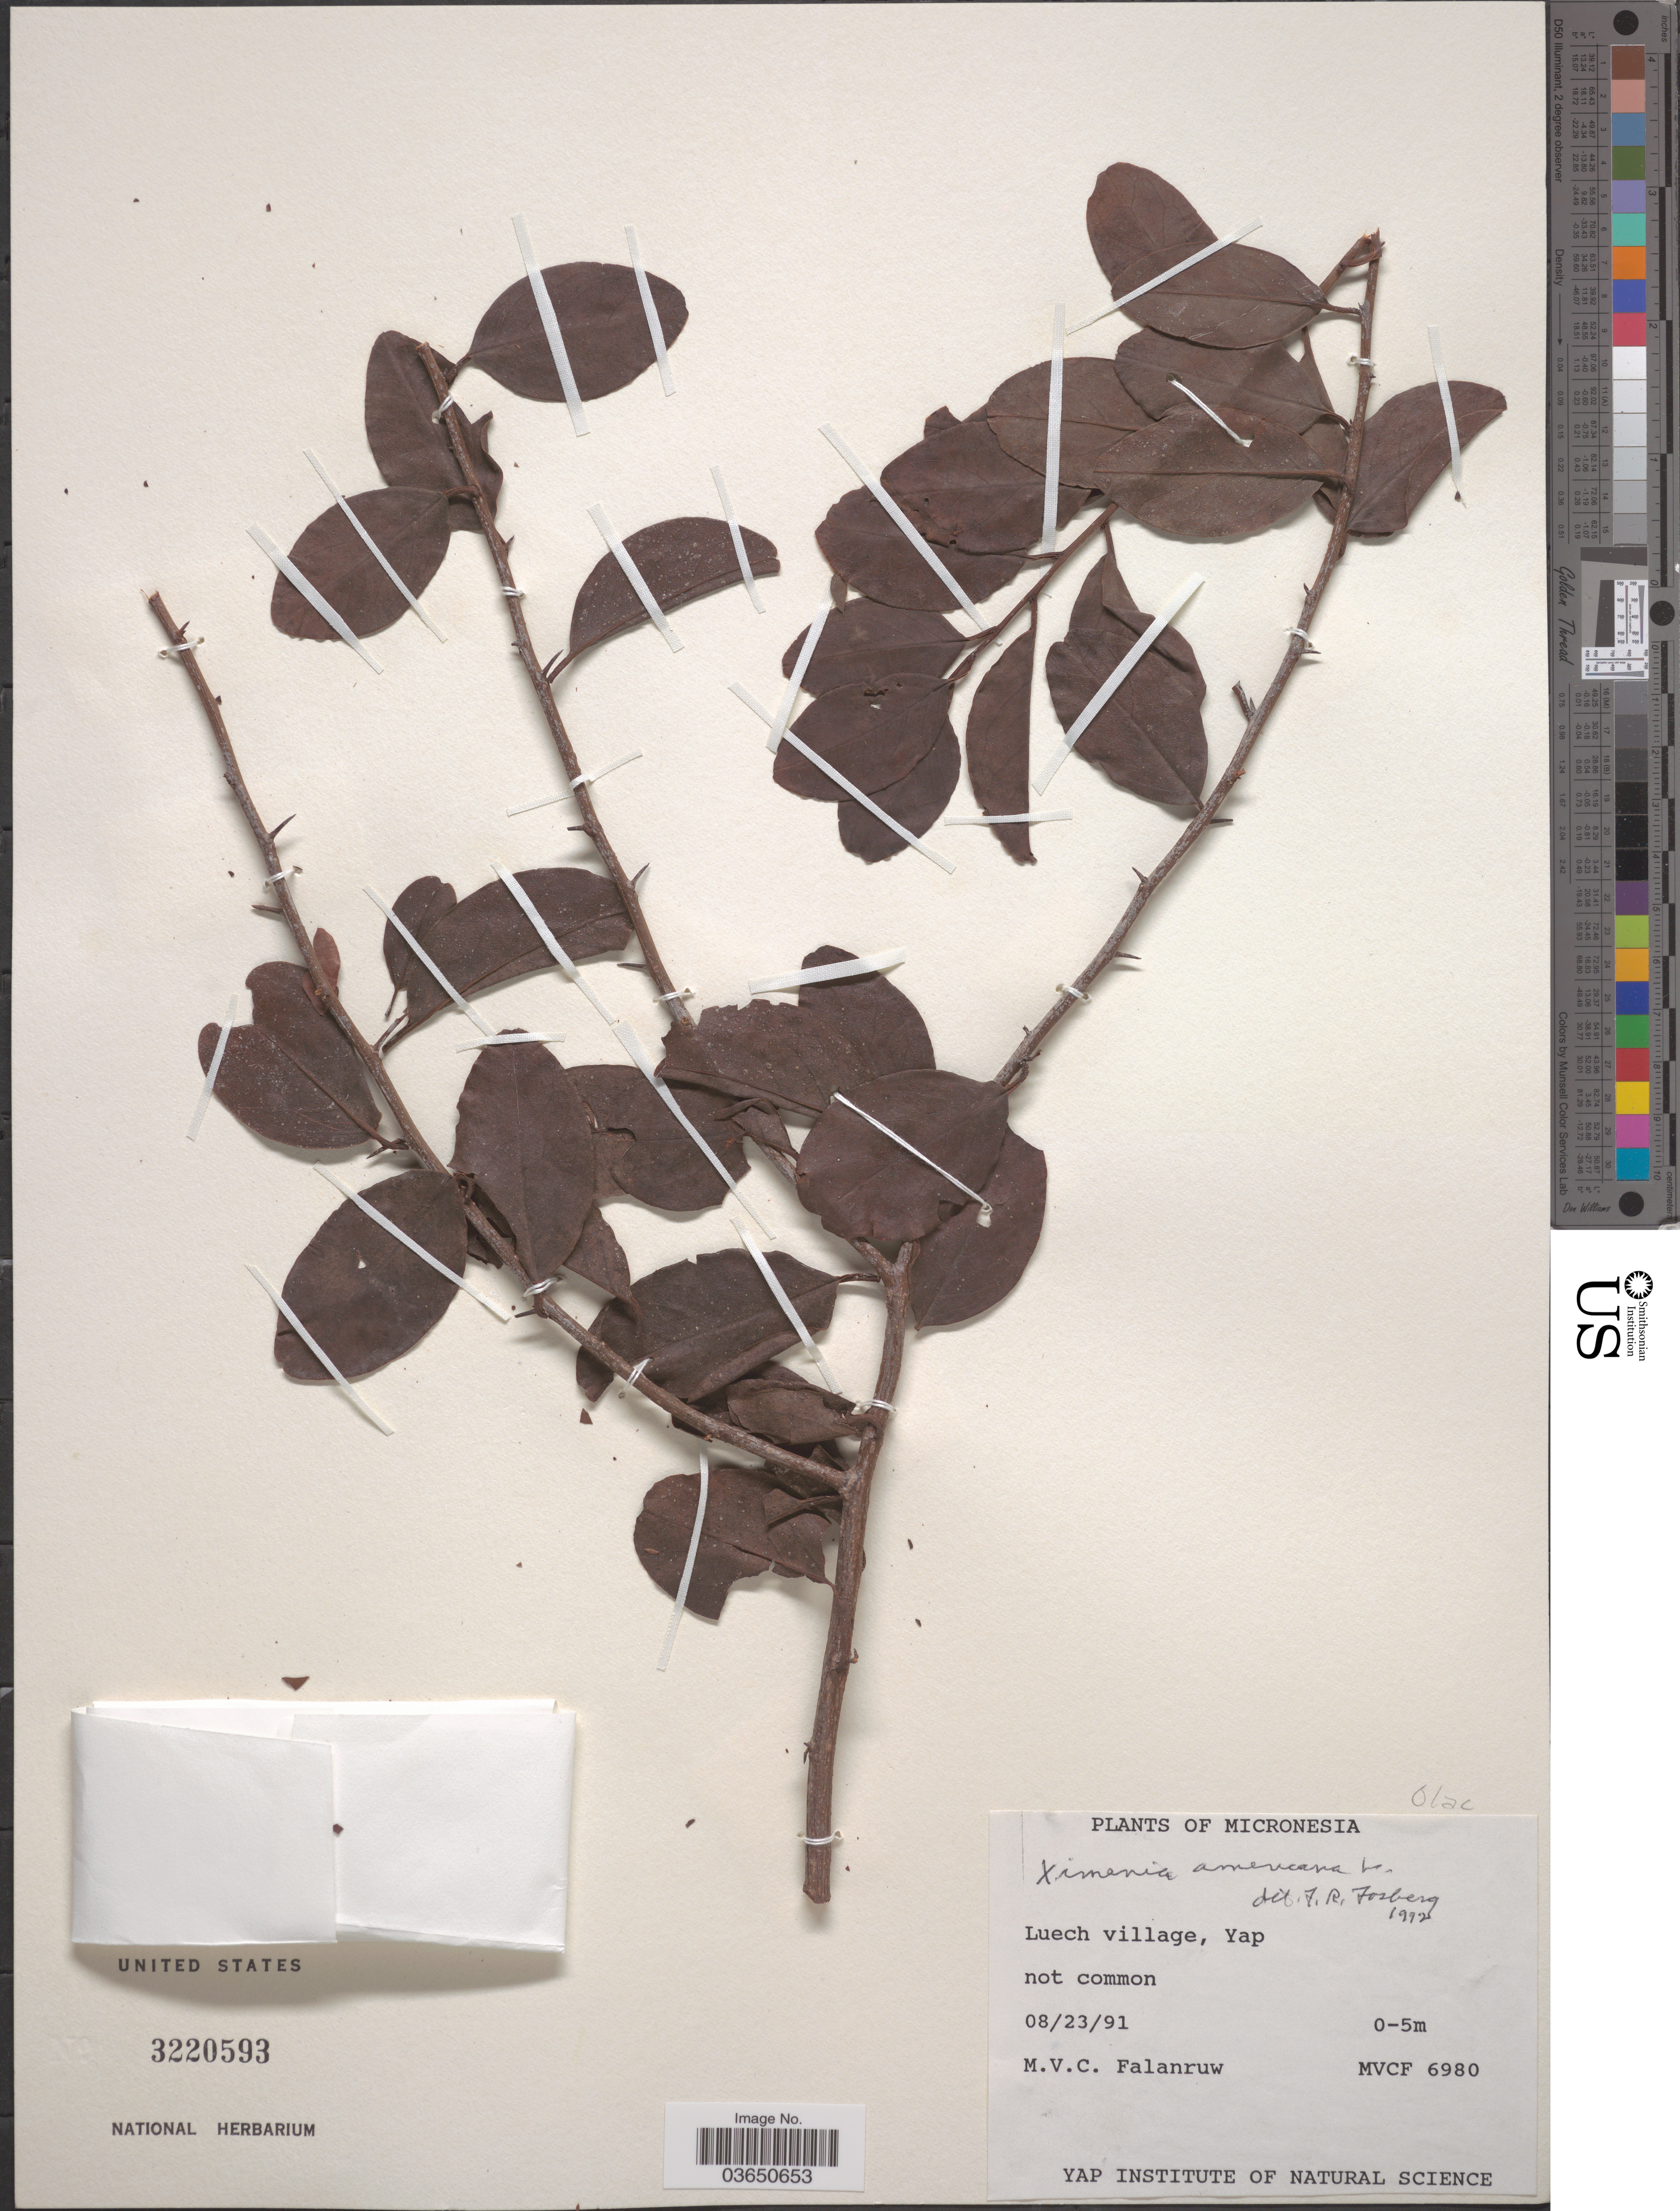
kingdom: Plantae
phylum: Tracheophyta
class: Magnoliopsida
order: Santalales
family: Ximeniaceae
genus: Ximenia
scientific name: Ximenia americana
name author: L.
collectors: M. V. Falanruw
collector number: MVCF 6980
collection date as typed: Transcribed d/m/y: 23/8/91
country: Micronesia, Federated States of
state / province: Yap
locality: Luech village.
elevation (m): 0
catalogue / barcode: US 3220593